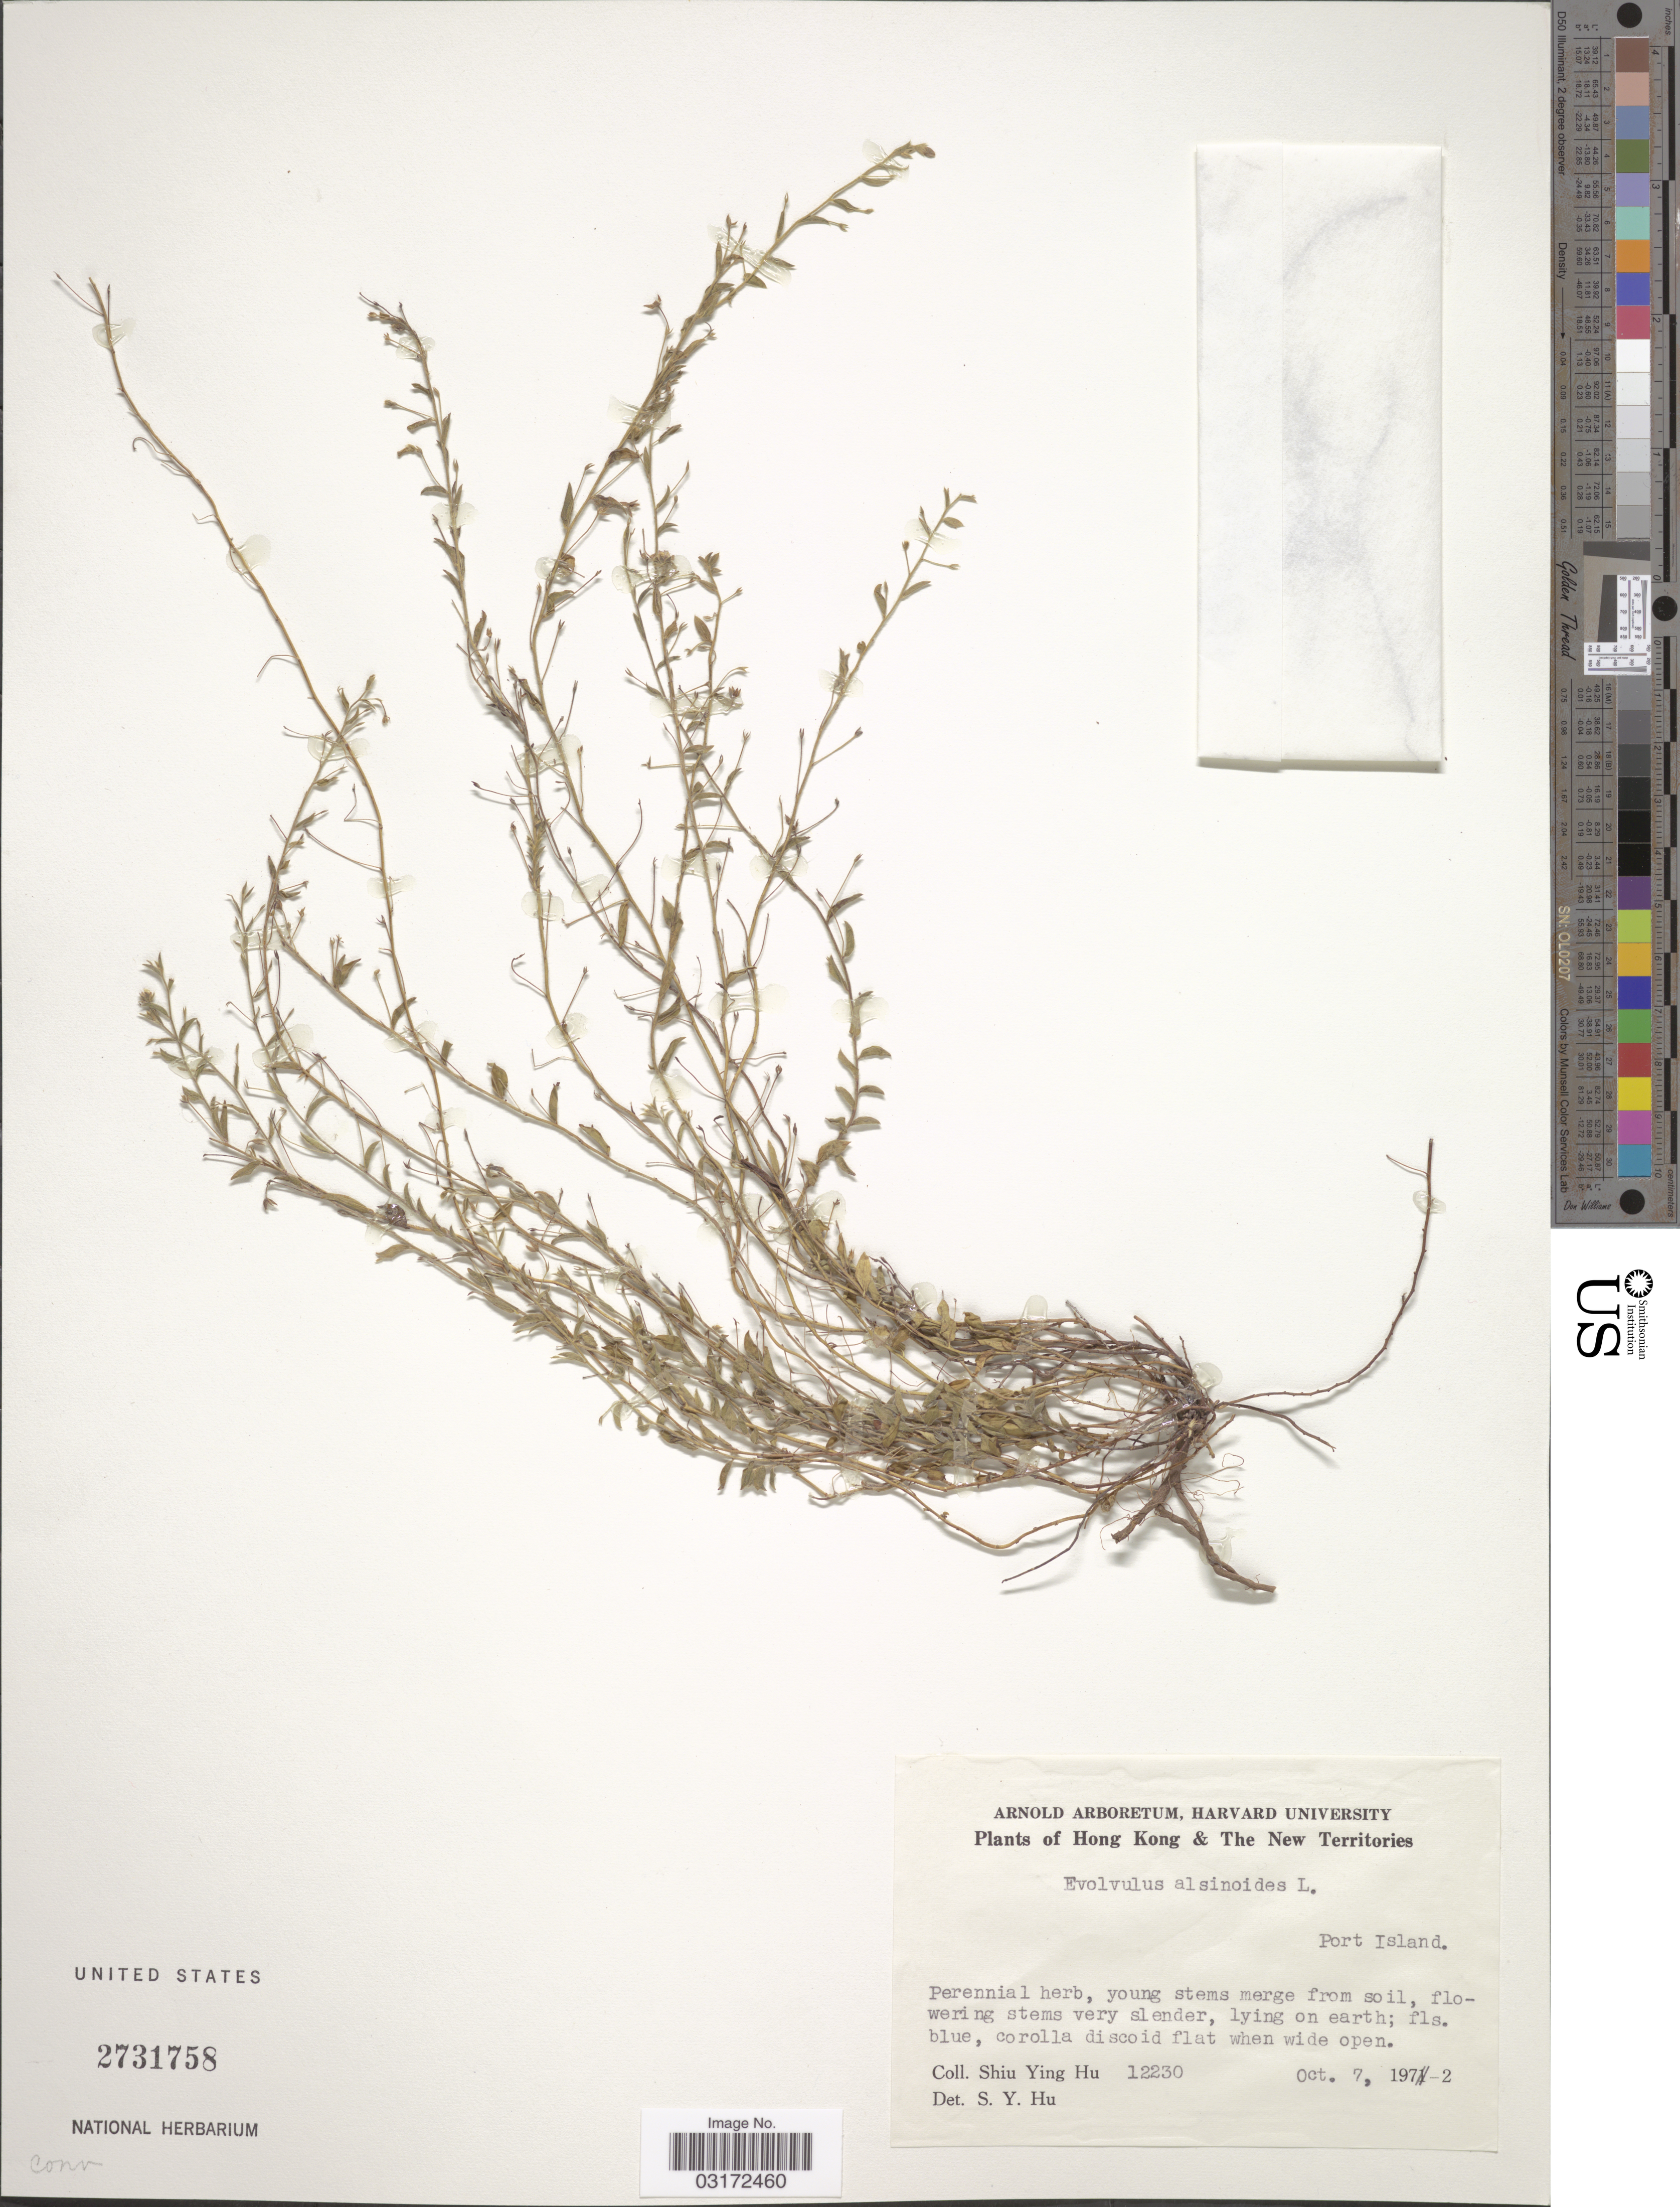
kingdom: Plantae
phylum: Tracheophyta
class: Magnoliopsida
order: Solanales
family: Convolvulaceae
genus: Evolvulus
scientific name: Evolvulus alsinoides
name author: (L.) L.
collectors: S. Y. Hu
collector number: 12230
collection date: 1972-10-07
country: China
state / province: Hong Kong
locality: Hong Kong & The New Territories. Port Island.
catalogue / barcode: US 2731758